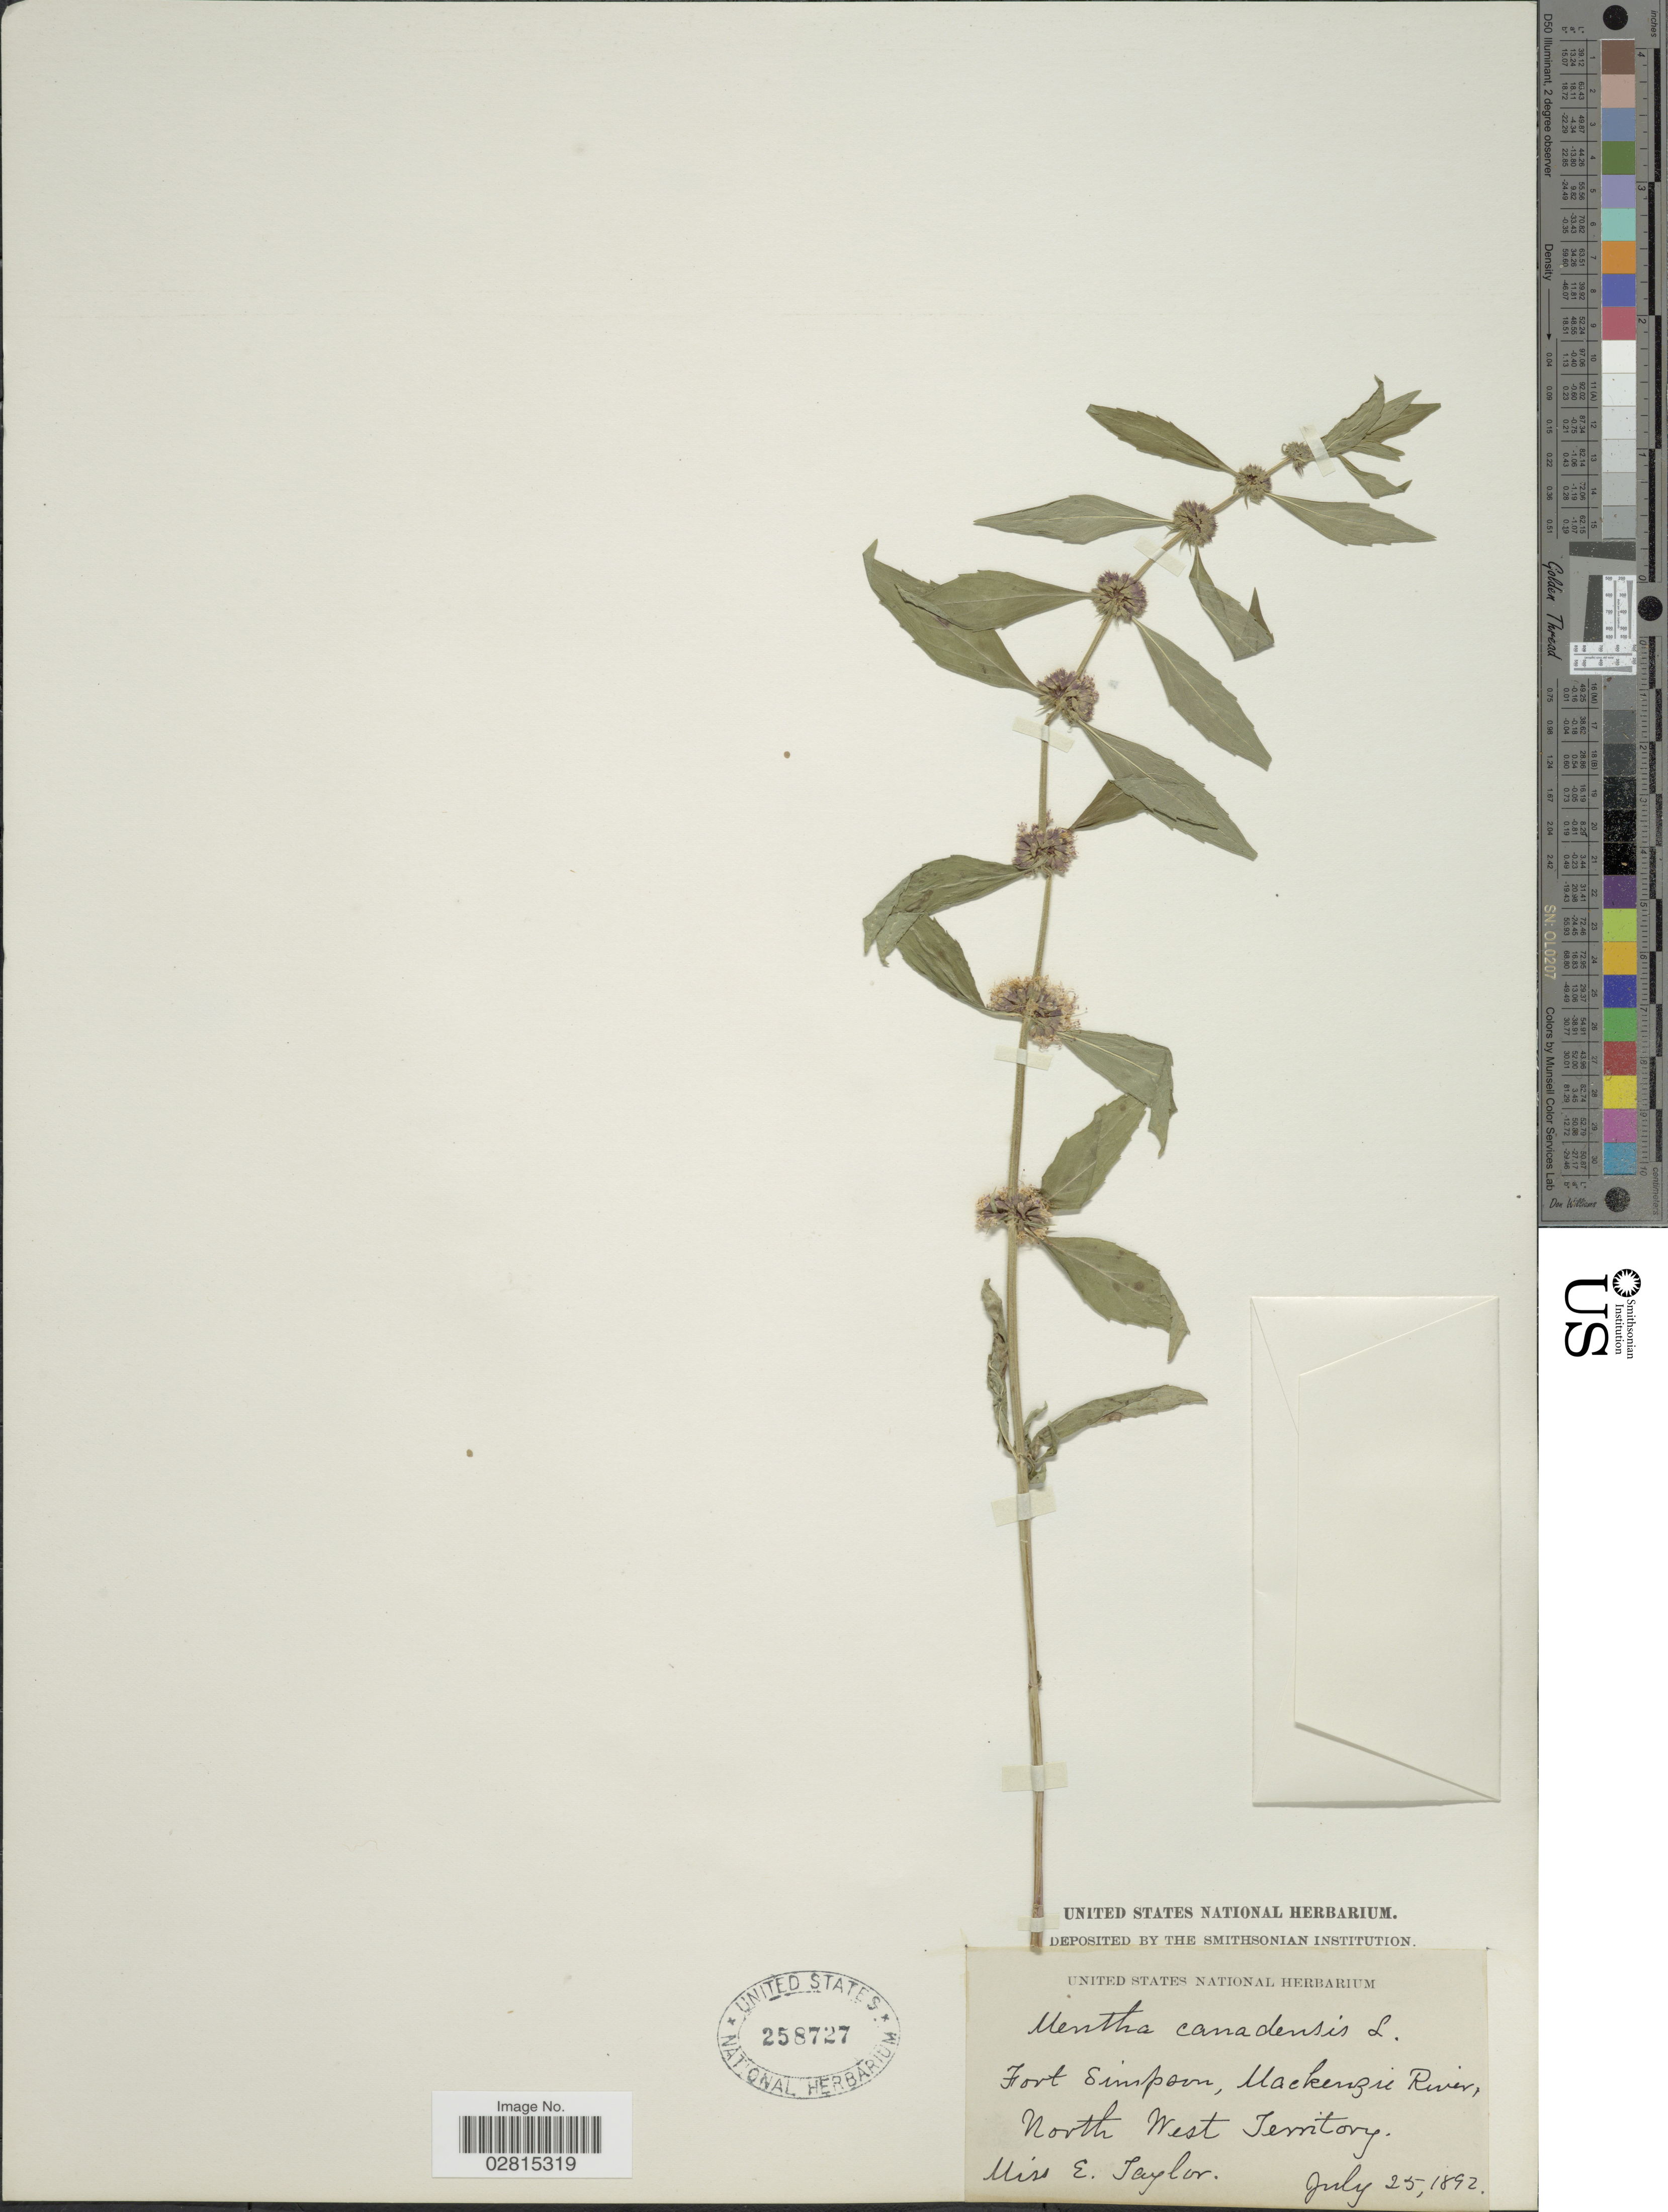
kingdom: Plantae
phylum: Tracheophyta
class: Magnoliopsida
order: Lamiales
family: Lamiaceae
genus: Mentha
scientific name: Mentha canadensis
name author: L.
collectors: E. Taylor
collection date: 1892-07-25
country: Canada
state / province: Northwest Territories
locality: Fort Simpson, Mackenzie River, North West Territory.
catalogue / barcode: US 258727